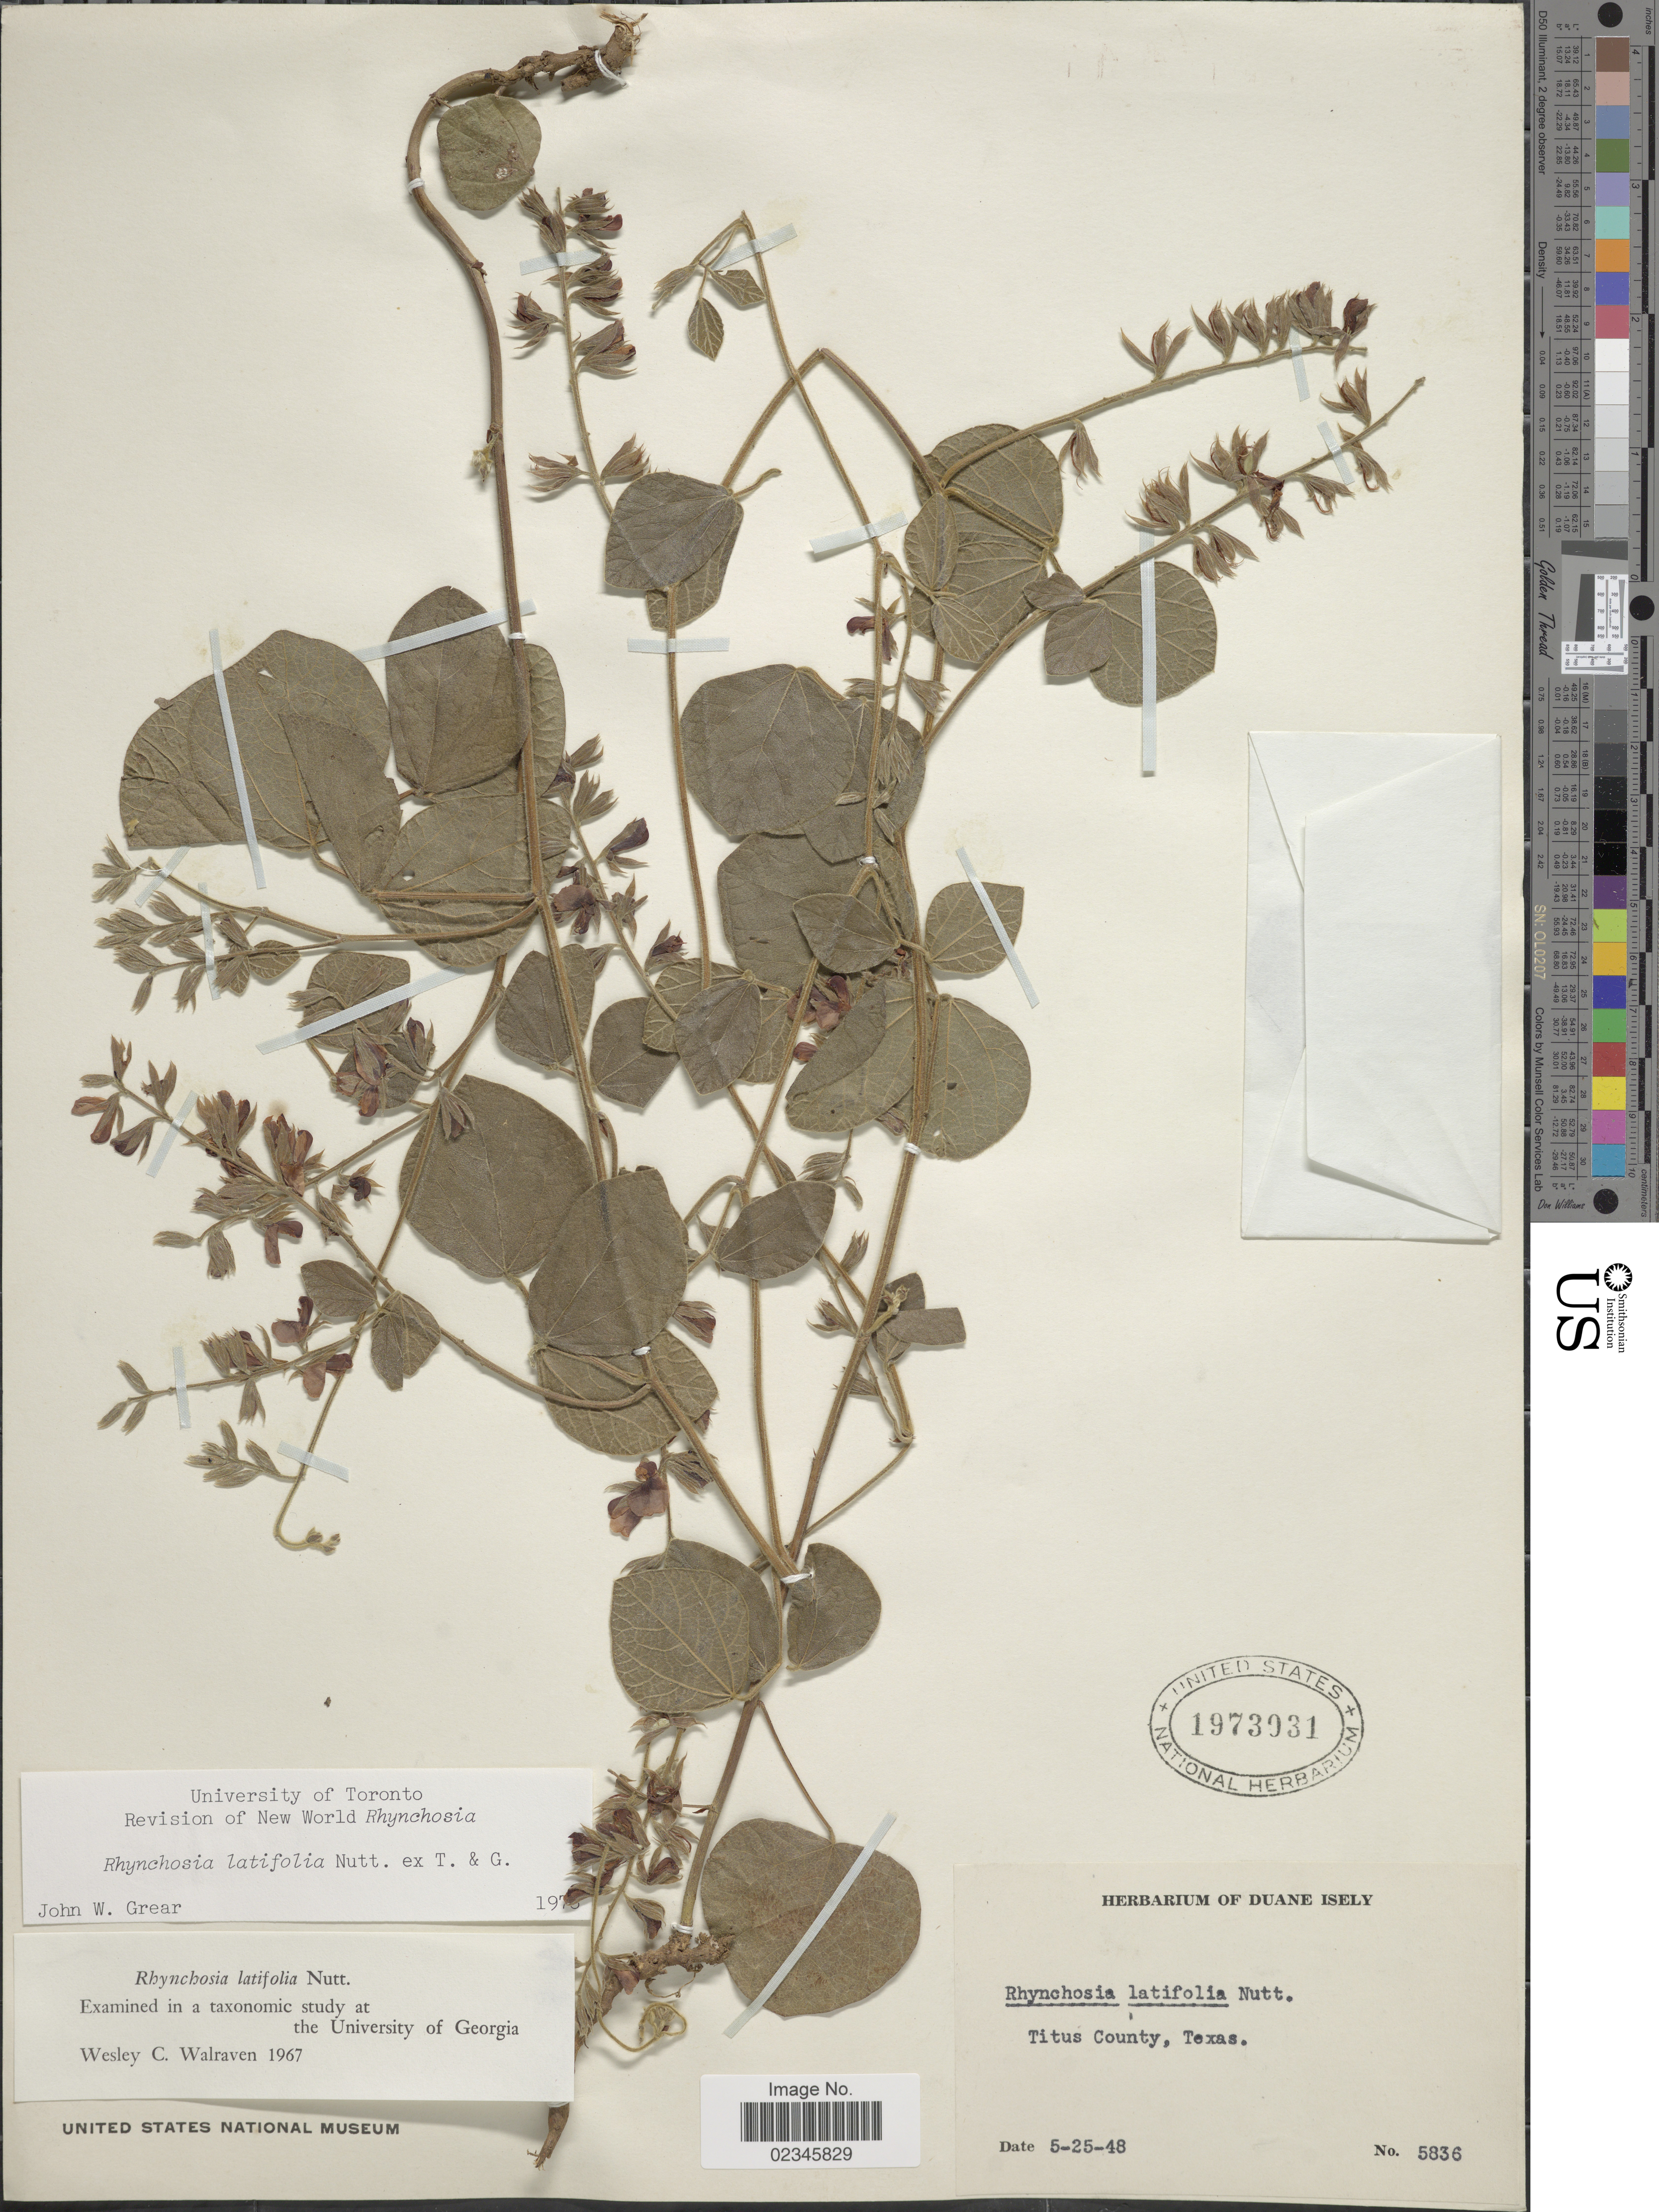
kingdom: Plantae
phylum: Tracheophyta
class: Magnoliopsida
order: Fabales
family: Fabaceae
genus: Rhynchosia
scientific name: Rhynchosia latifolia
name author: Nutt. ex Torr. & A. Gray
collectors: ex. herb. Duane Isely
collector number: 5836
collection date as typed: Transcribed d/m/y: 25/5/48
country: United States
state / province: Texas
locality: Titus County.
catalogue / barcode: US 1973031